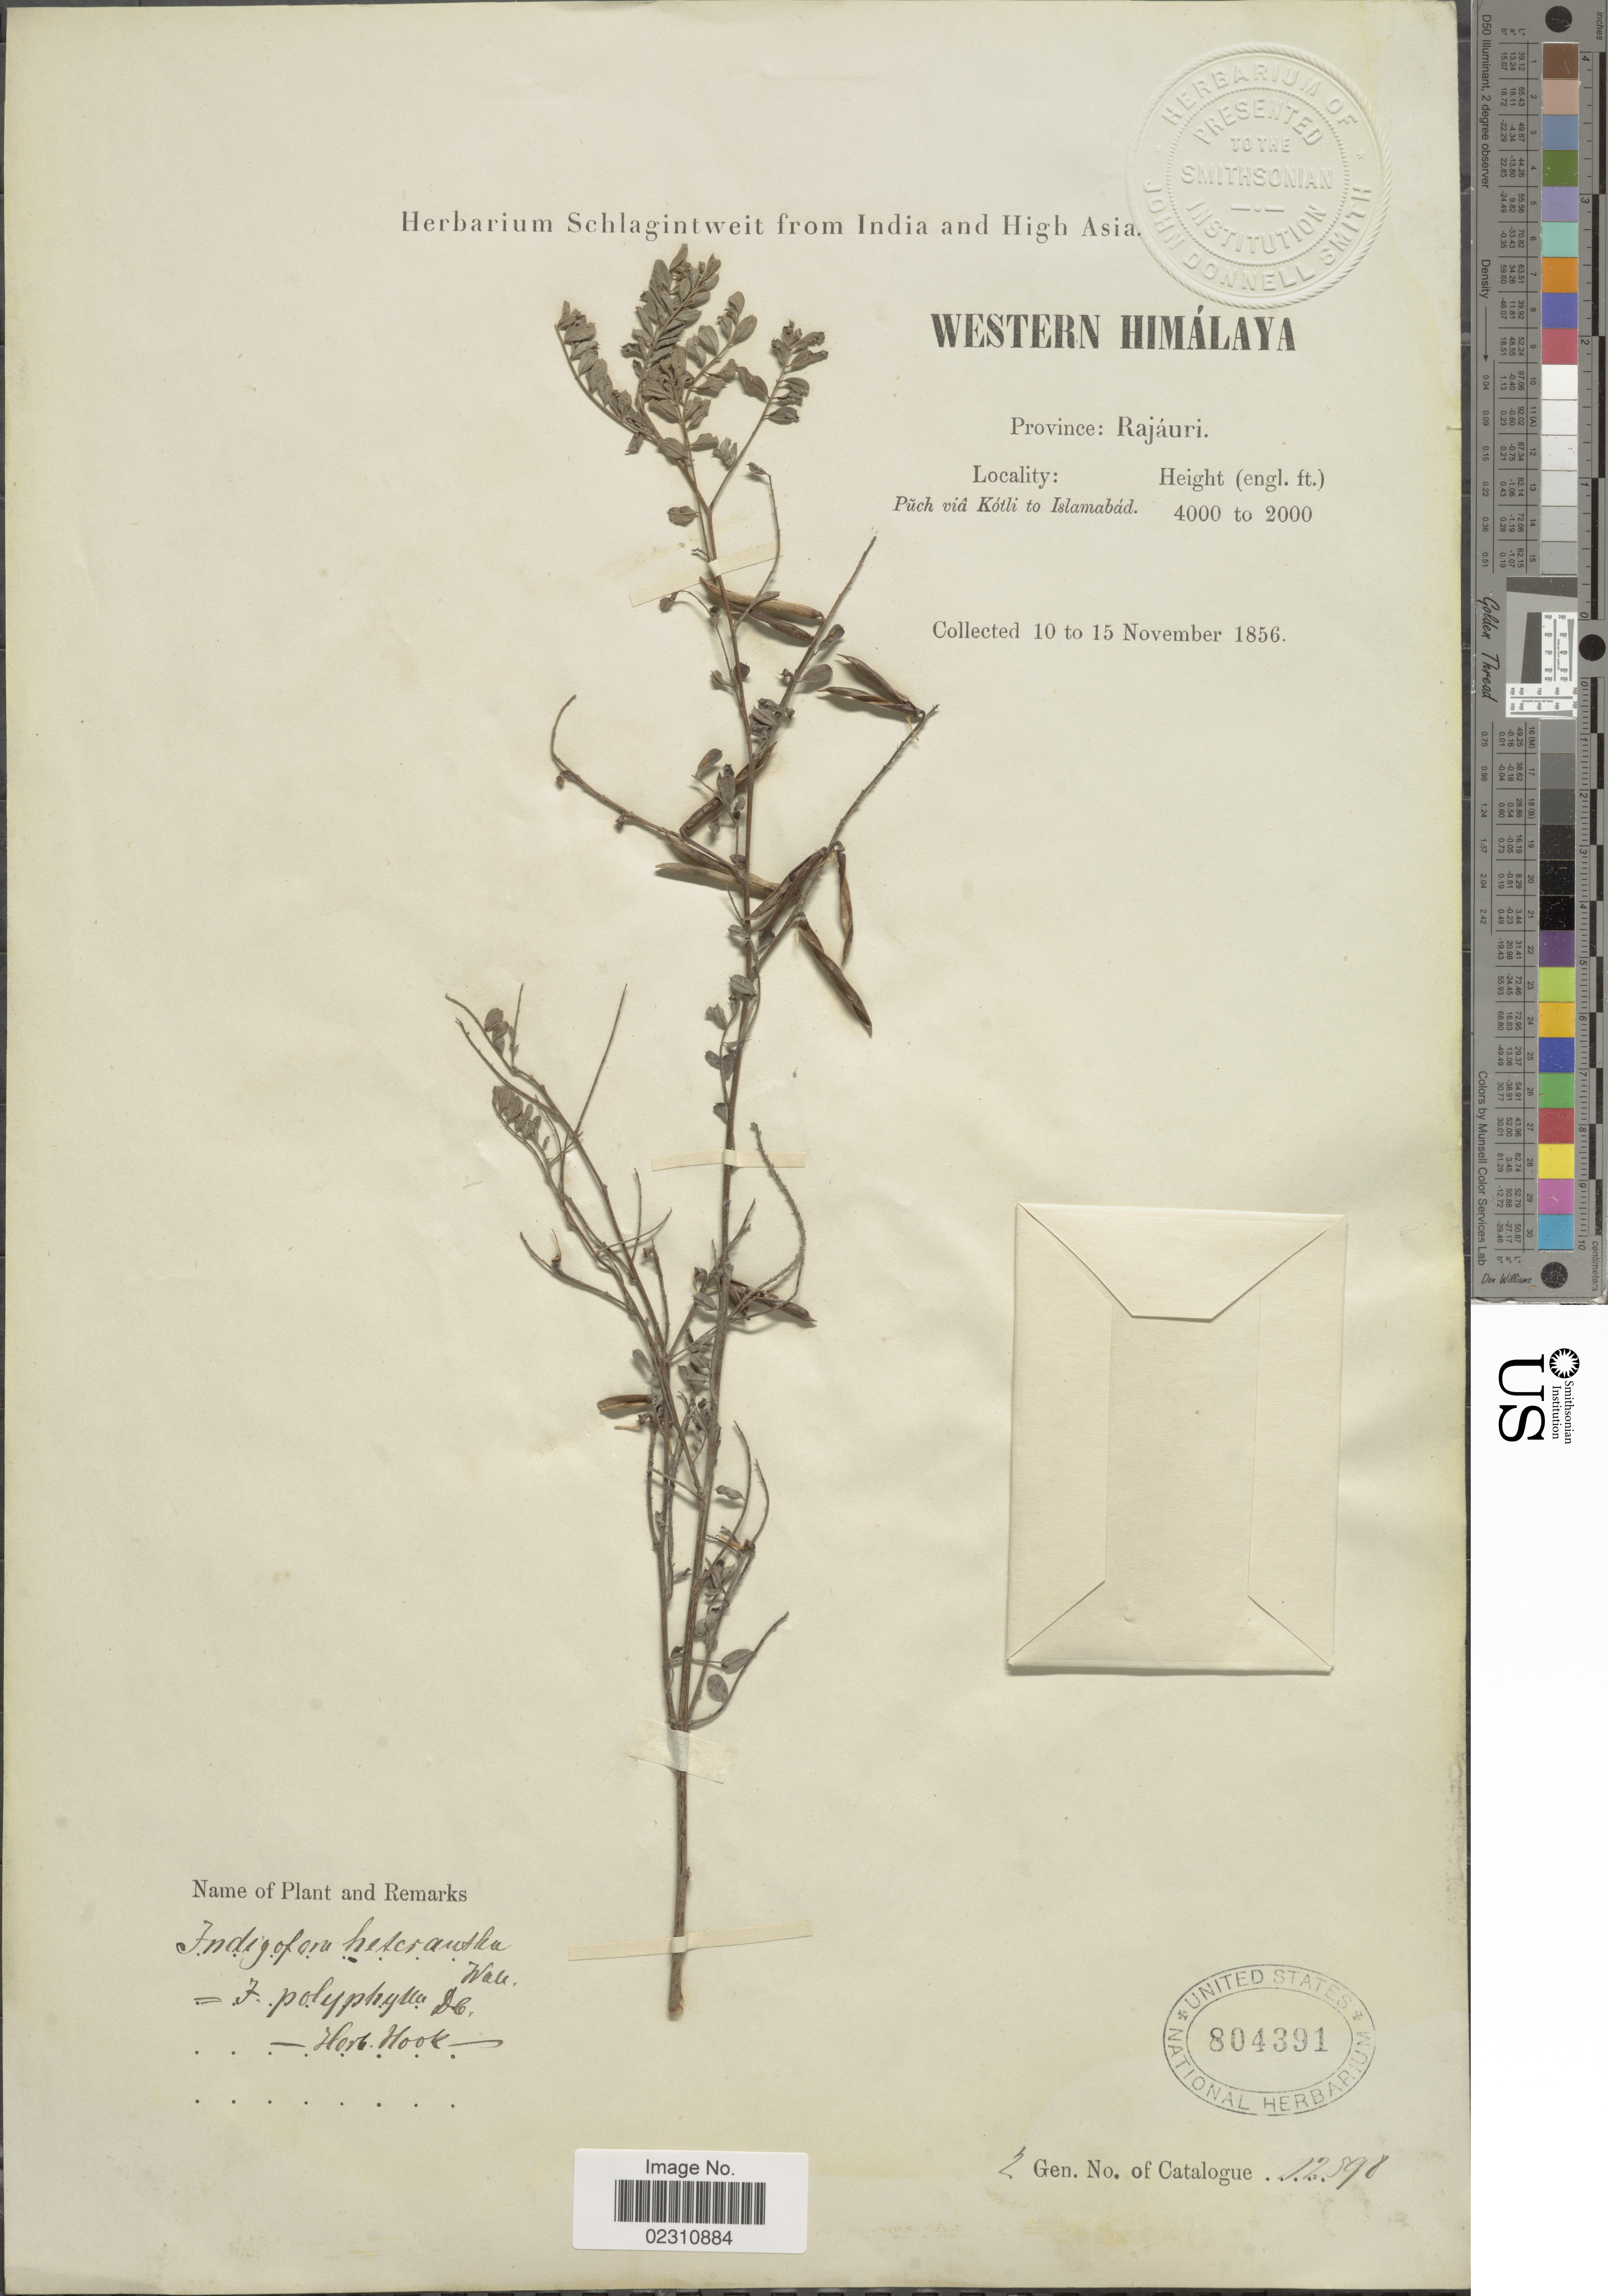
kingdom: Plantae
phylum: Tracheophyta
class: Magnoliopsida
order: Fabales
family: Fabaceae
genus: Indigofera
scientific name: Indigofera gerardiana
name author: Wall.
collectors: ex herb. Schlagintweit from India and High Asia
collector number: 12598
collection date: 1856-11-10/1856-11-15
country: India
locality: Western Himalaya, Province: Rajauri, Puch via Kotli to Islamabad.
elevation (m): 610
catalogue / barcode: US 804391